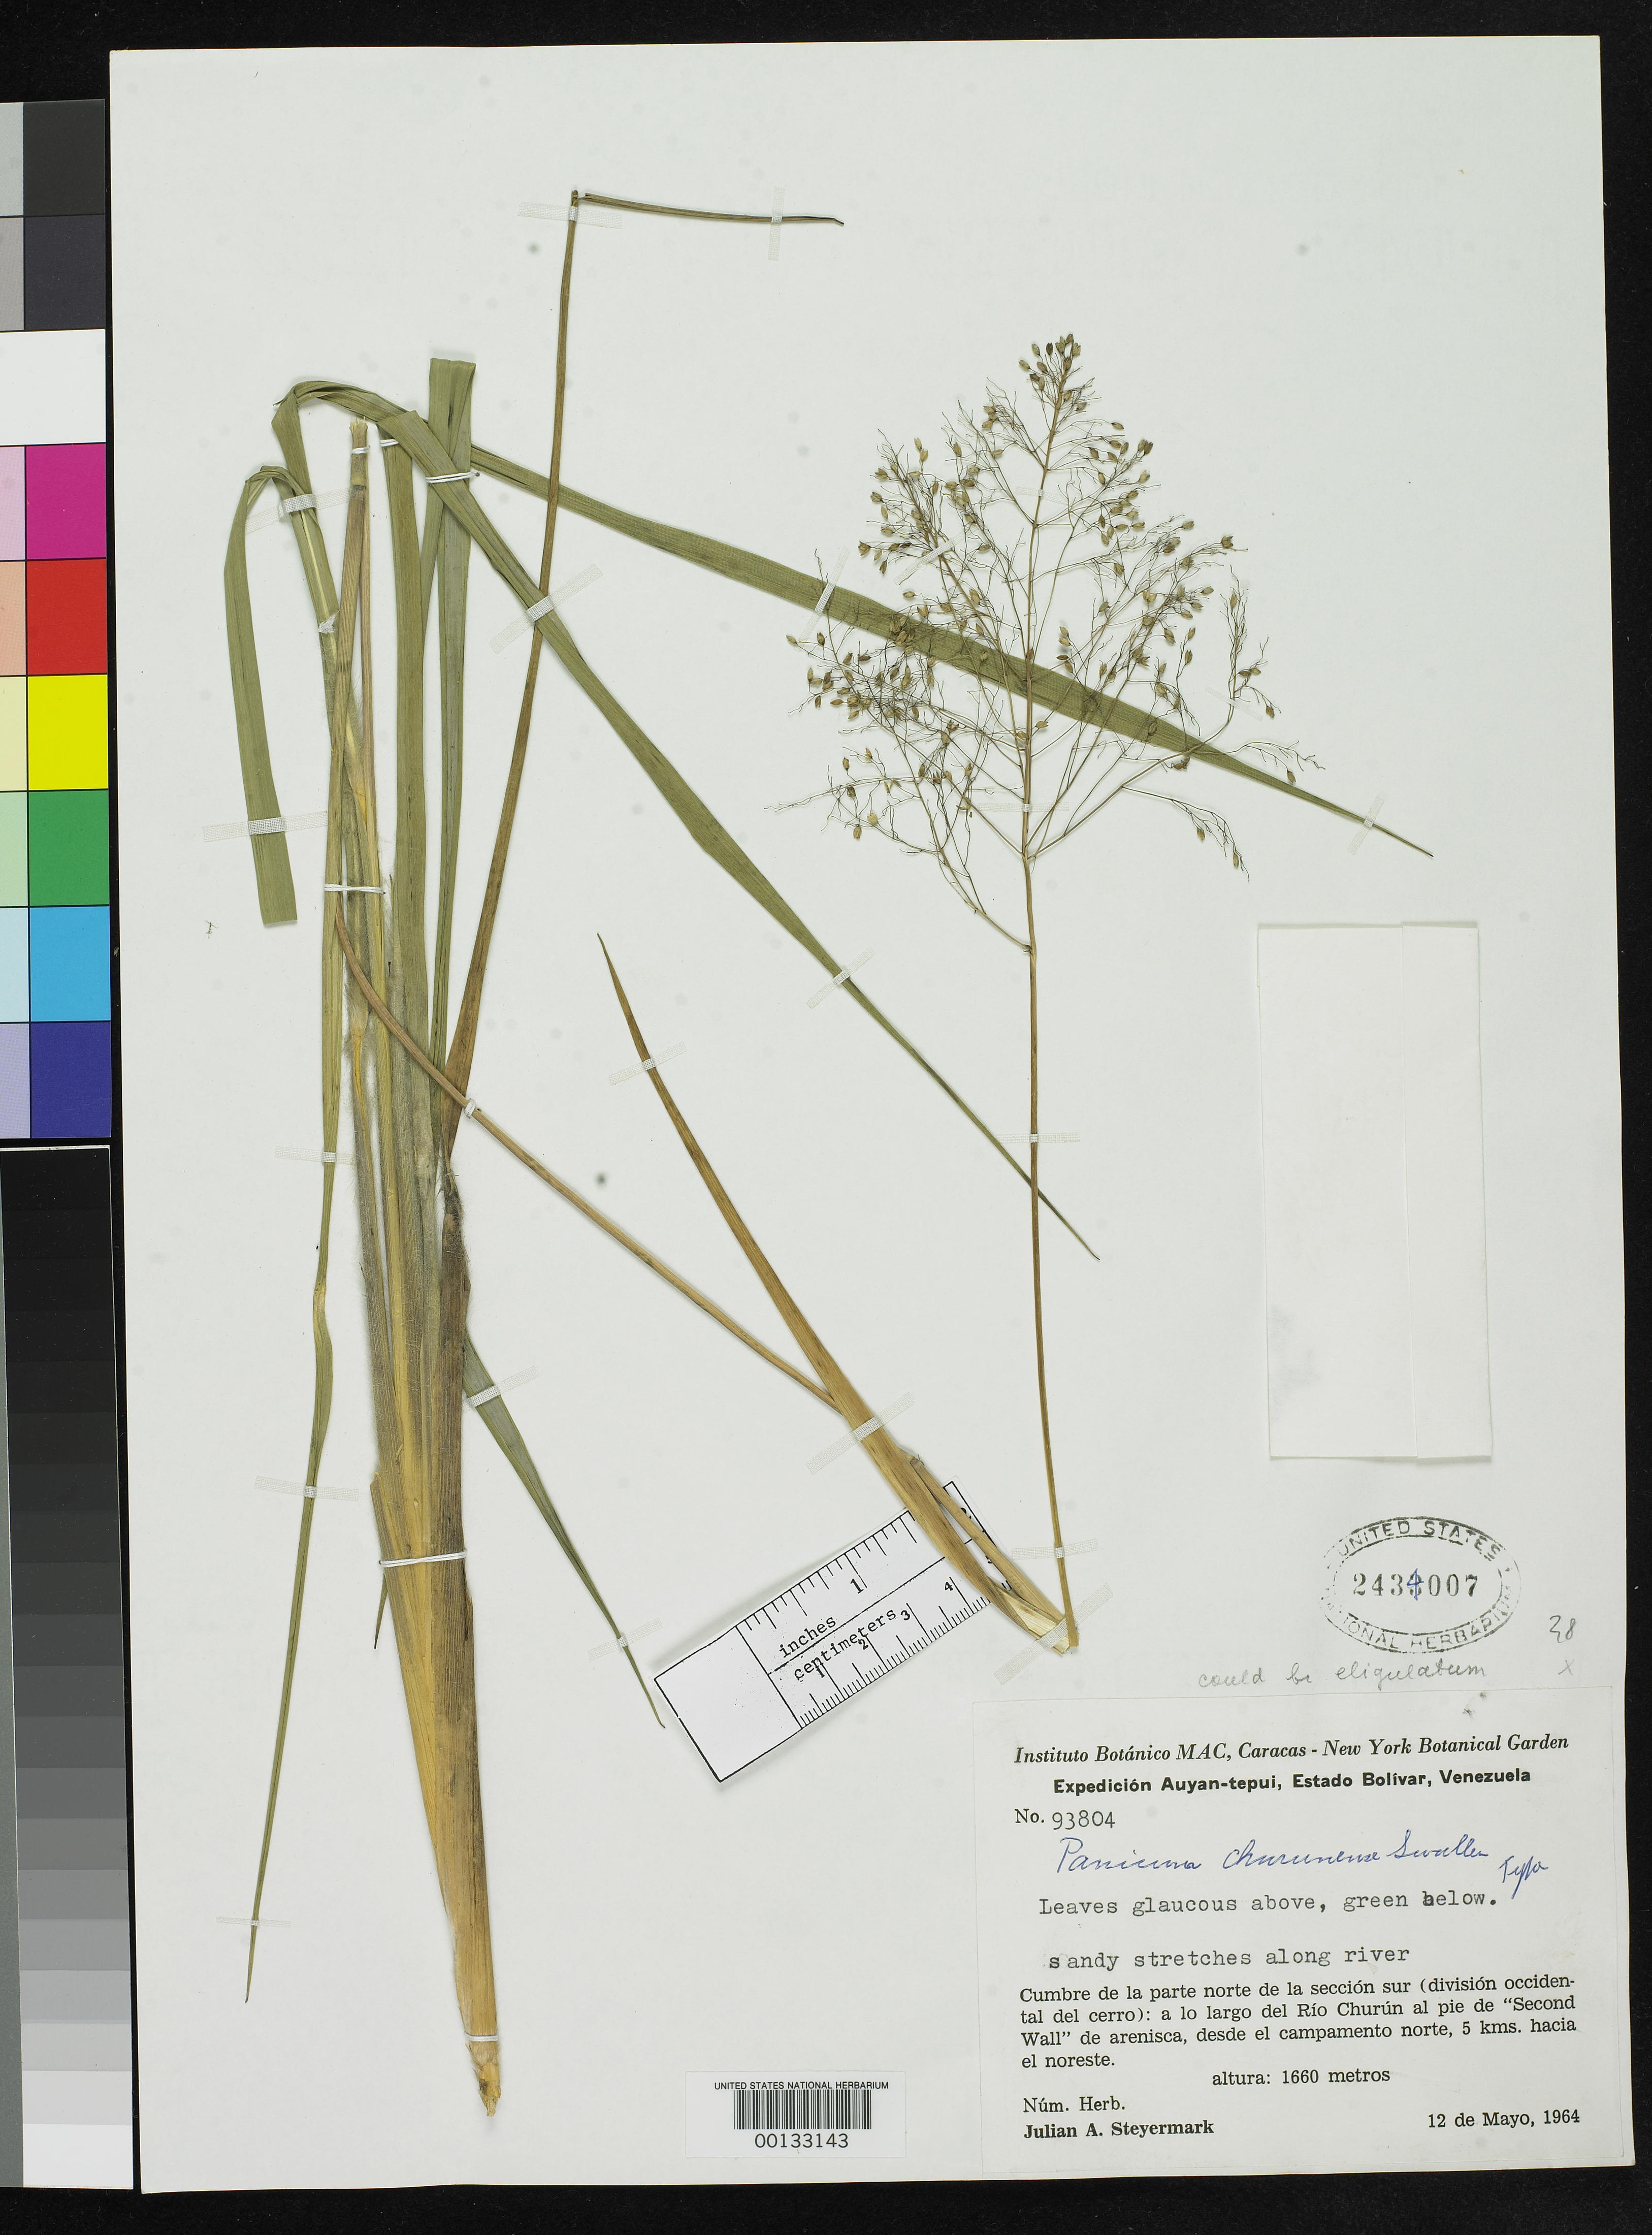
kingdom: Plantae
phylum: Tracheophyta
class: Liliopsida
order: Poales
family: Poaceae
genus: Panicum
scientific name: Panicum churunense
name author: Swallen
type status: Holotype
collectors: J. Steyermark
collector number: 93804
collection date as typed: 12 May 1964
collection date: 1964-05-12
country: Venezuela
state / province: Bolivar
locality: Auyán-tepuí, Rio Churun.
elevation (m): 1660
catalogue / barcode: US 2434007